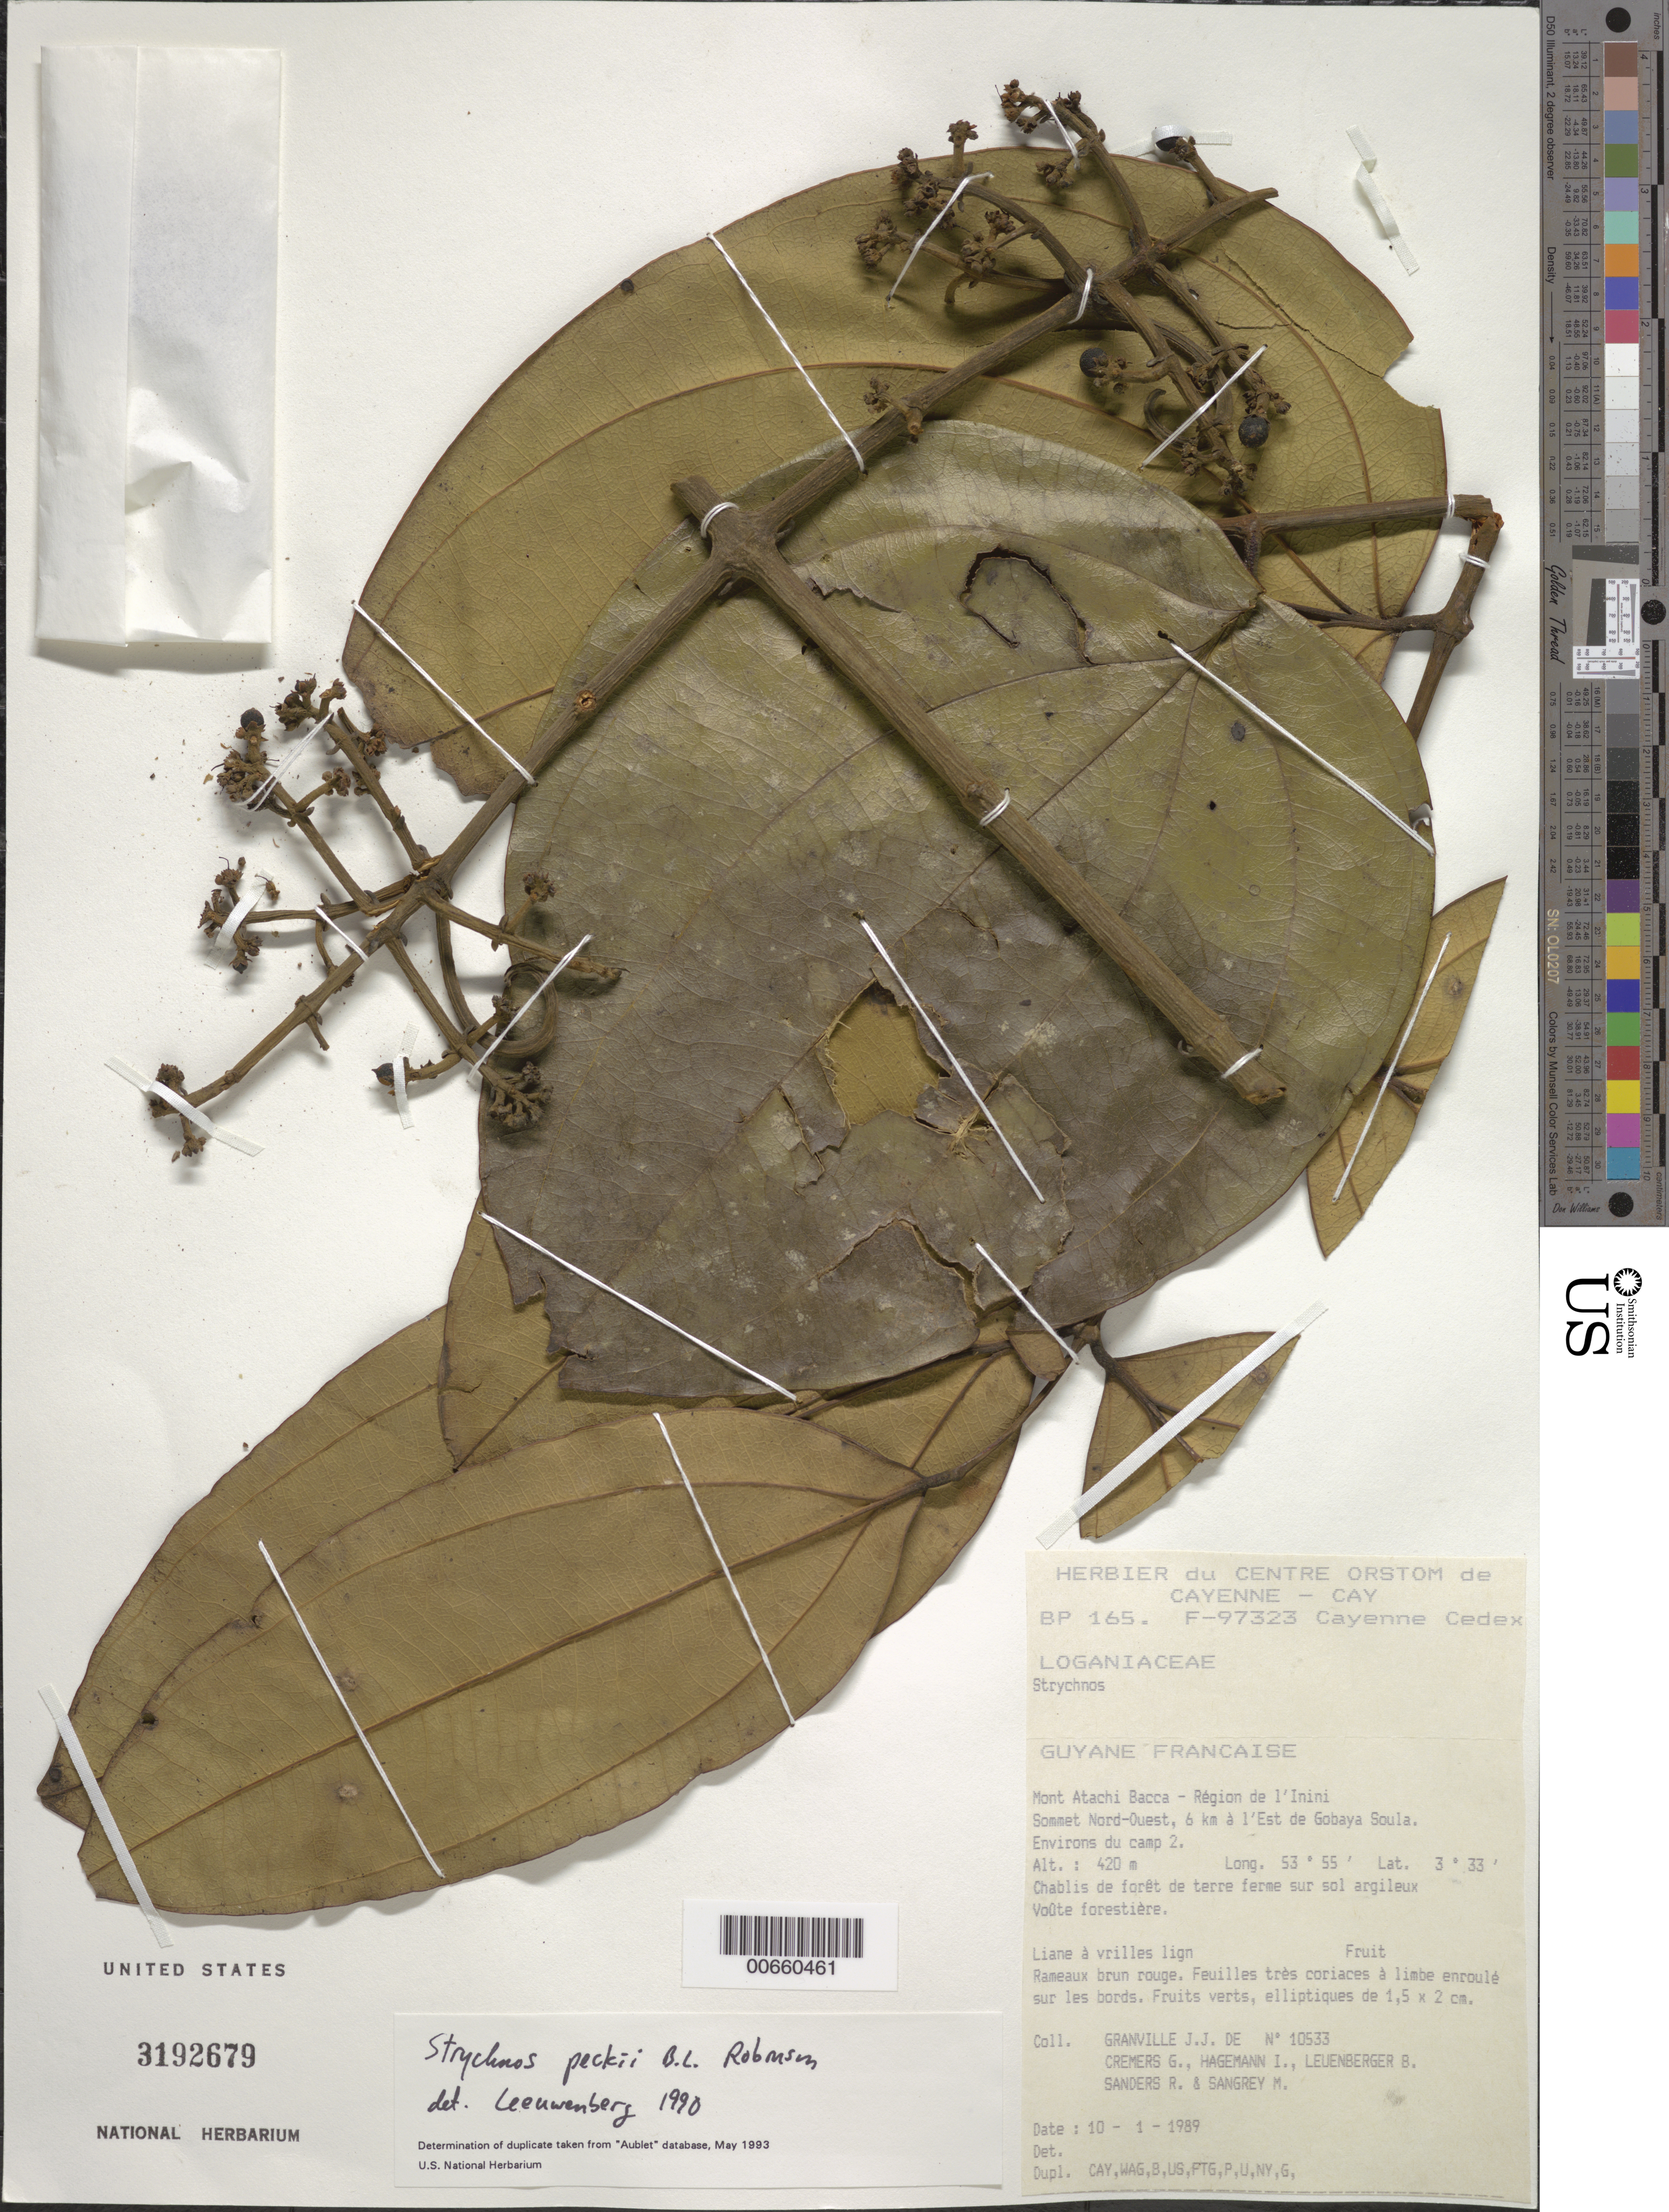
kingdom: Plantae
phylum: Tracheophyta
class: Magnoliopsida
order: Gentianales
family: Loganiaceae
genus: Strychnos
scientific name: Strychnos peckii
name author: B.L. Rob.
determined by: Leeuwenberg, A. J. M.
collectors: J.-J. de Granville, G. Cremers, J. Hagemann, B. E. Leuenberger & M. S. Sangrey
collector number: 10533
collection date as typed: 10-Jan-89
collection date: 1989-01-10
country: French Guiana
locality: Mont Atachi Bacca, région de l'Inini, sommet Nord-Ouest, 6 km à l'Est de Gobaya Soula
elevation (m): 420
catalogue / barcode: US 3192679